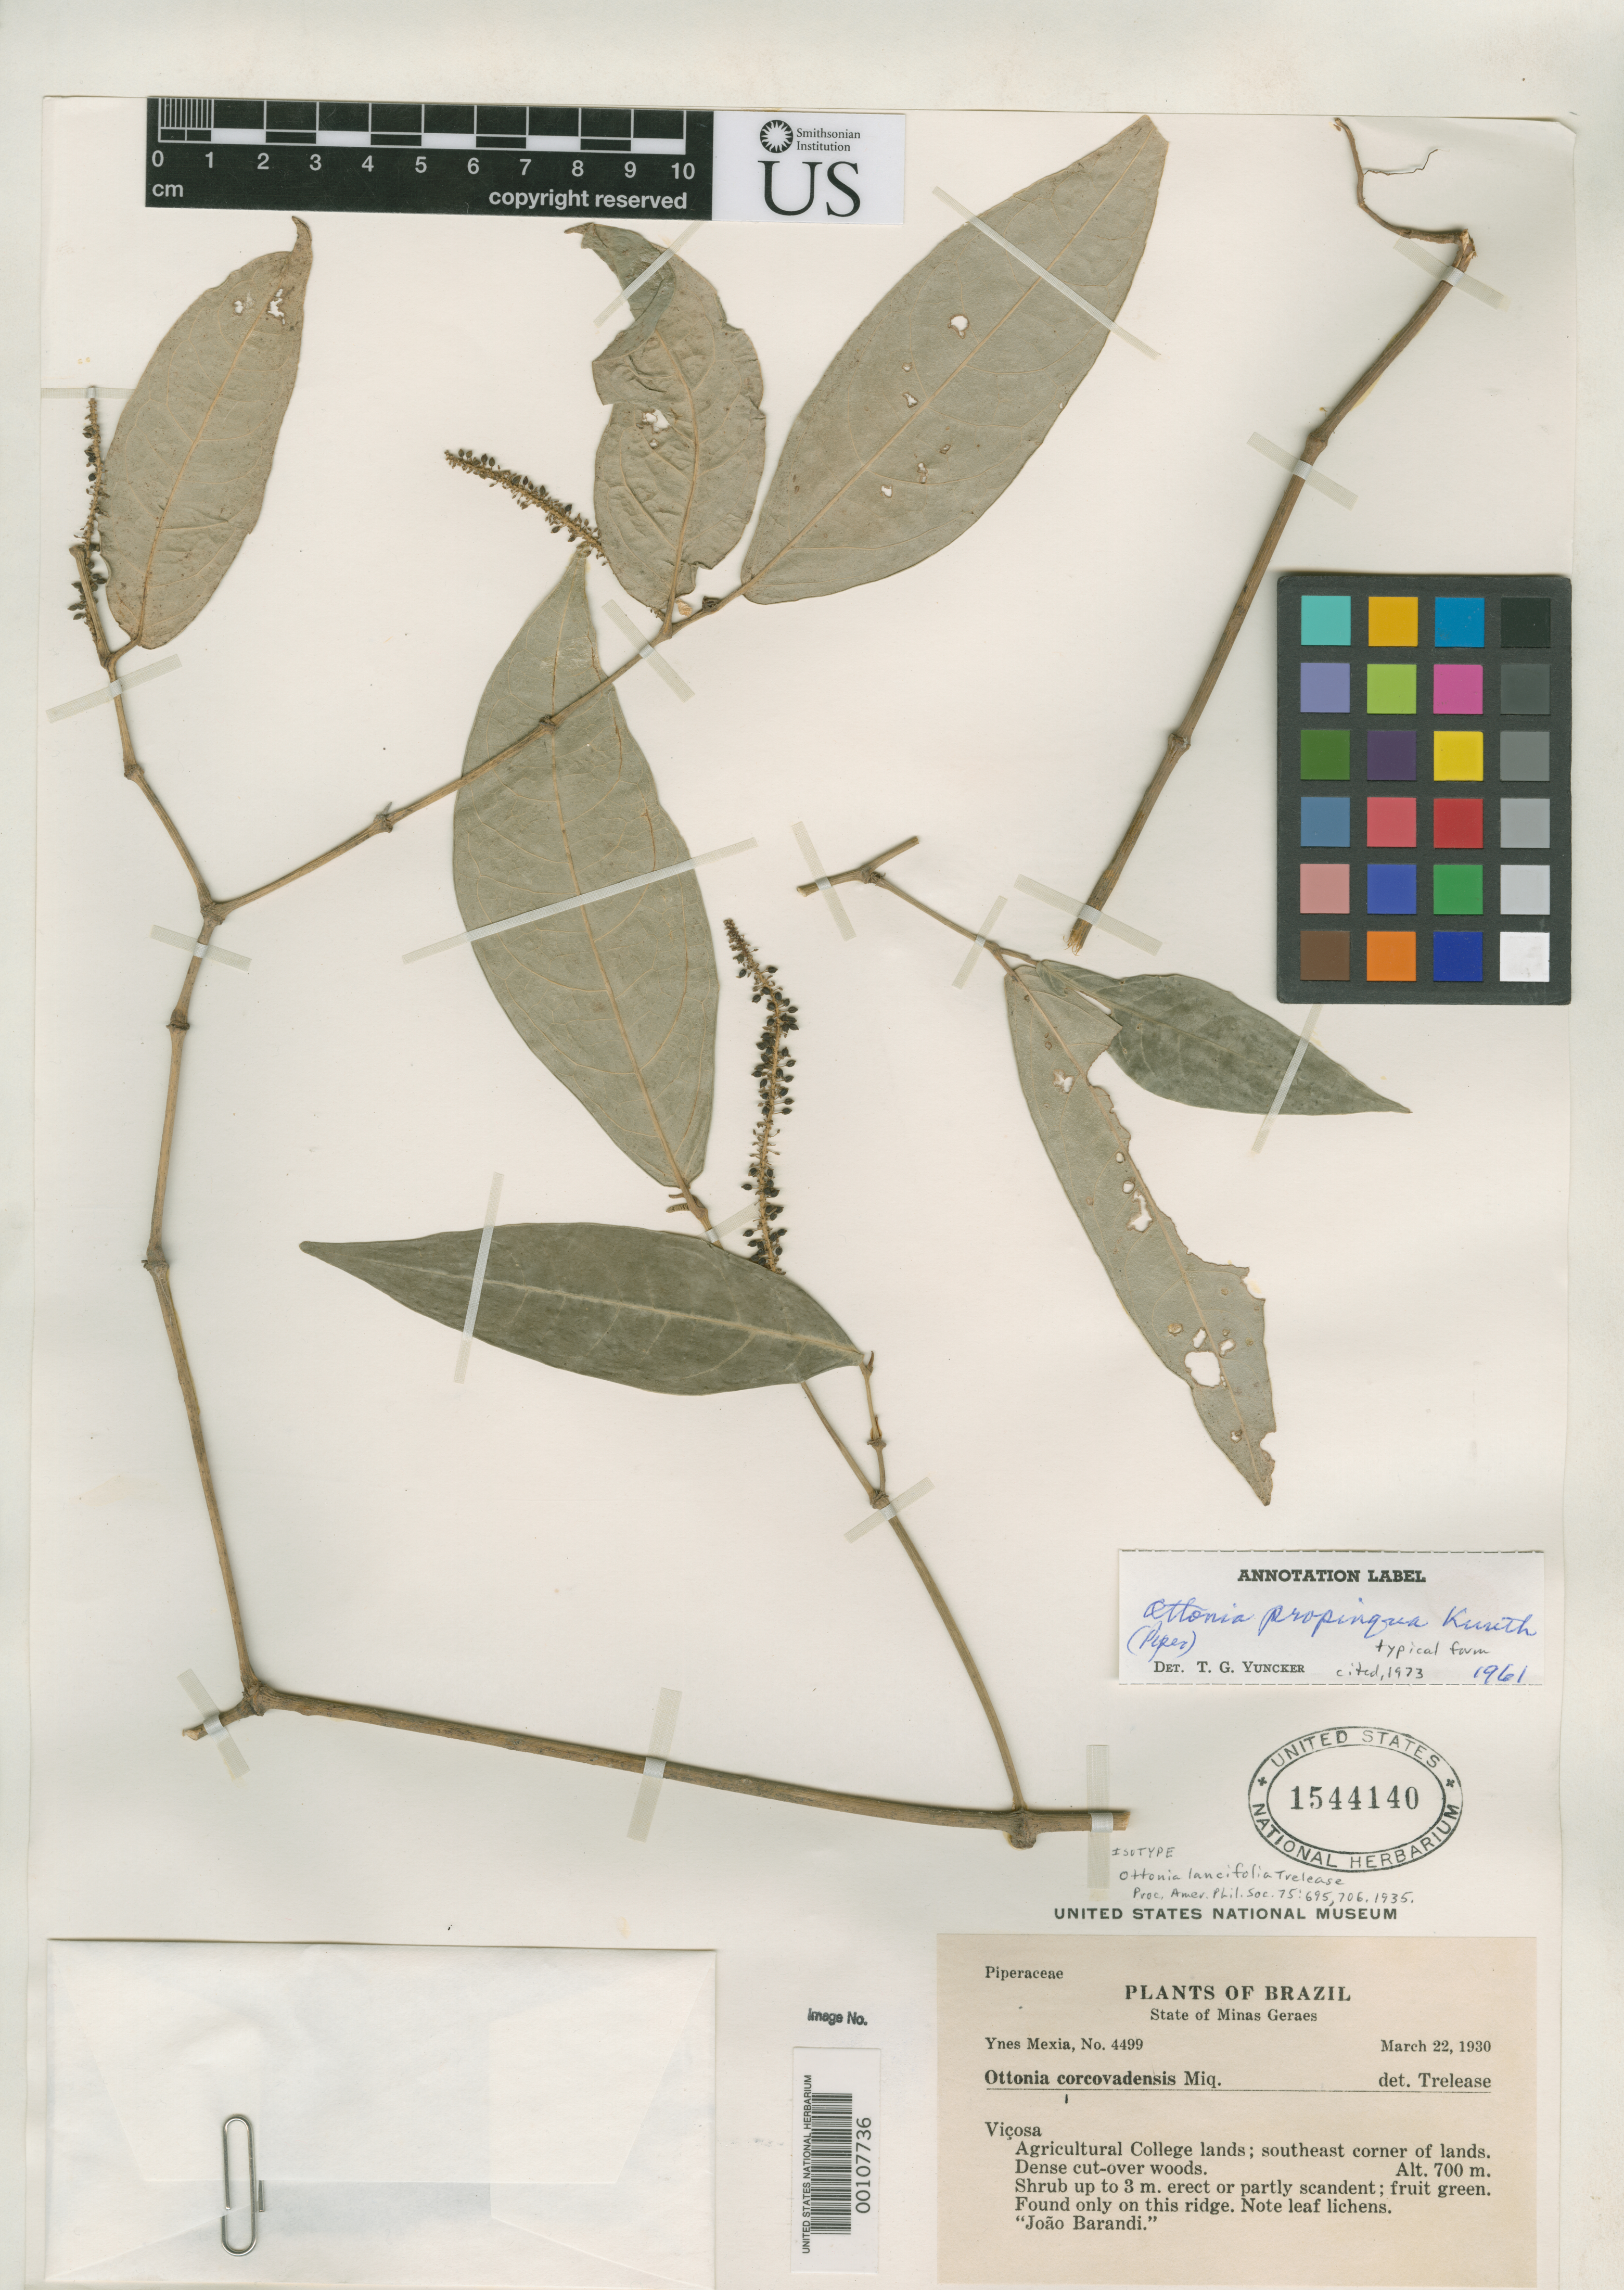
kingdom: Plantae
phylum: Tracheophyta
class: Magnoliopsida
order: Piperales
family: Piperaceae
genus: Ottonia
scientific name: Ottonia lancifolia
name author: Trel.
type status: Isotype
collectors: Y. Mexia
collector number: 4499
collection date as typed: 22 Mar 1930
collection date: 1930-03-22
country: Brazil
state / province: Minas Gerais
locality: Vicosa, Agricultural College lands, SE corner.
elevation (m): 700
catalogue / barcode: US 1544140